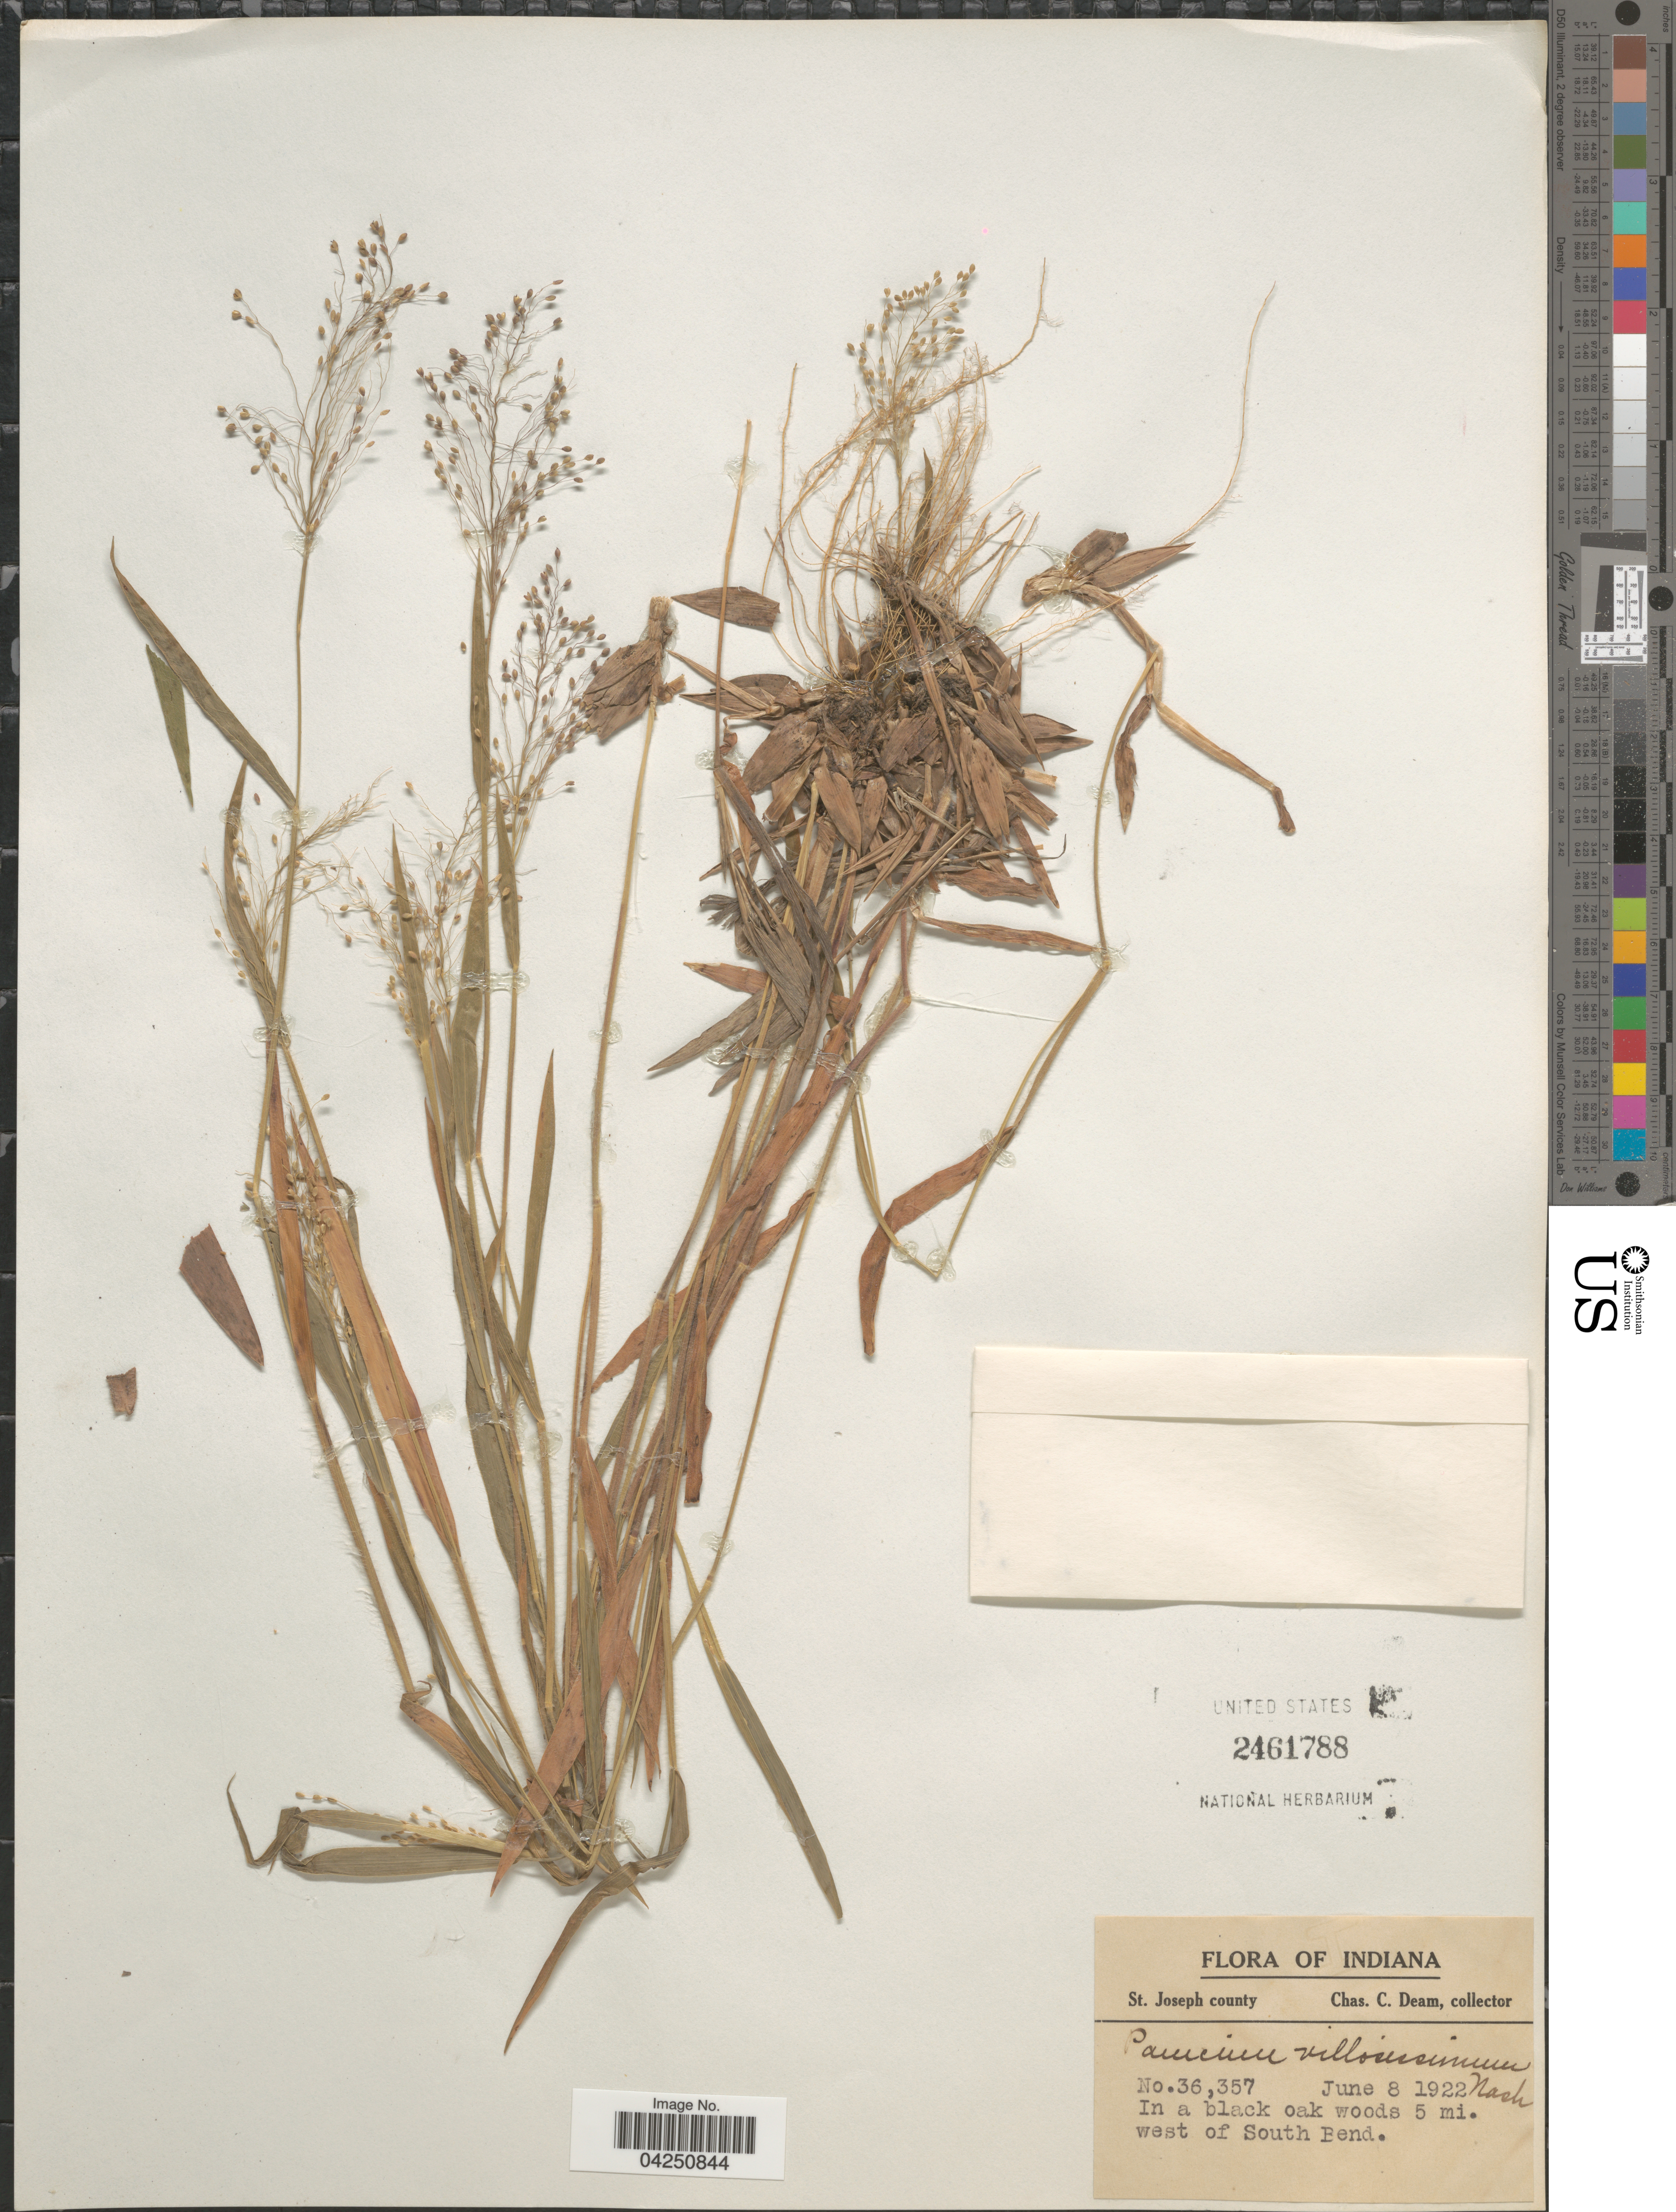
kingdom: Plantae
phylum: Tracheophyta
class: Liliopsida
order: Poales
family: Poaceae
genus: Dichanthelium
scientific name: Dichanthelium acuminatum var. acuminatum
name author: (Sw.) Gould & C.A. Clark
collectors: C. C. Deam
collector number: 36357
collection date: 1922-06-08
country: United States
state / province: Indiana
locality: St. Joseph county. In a black oak woods 5 mi. west of South Bend.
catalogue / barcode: US 2461788